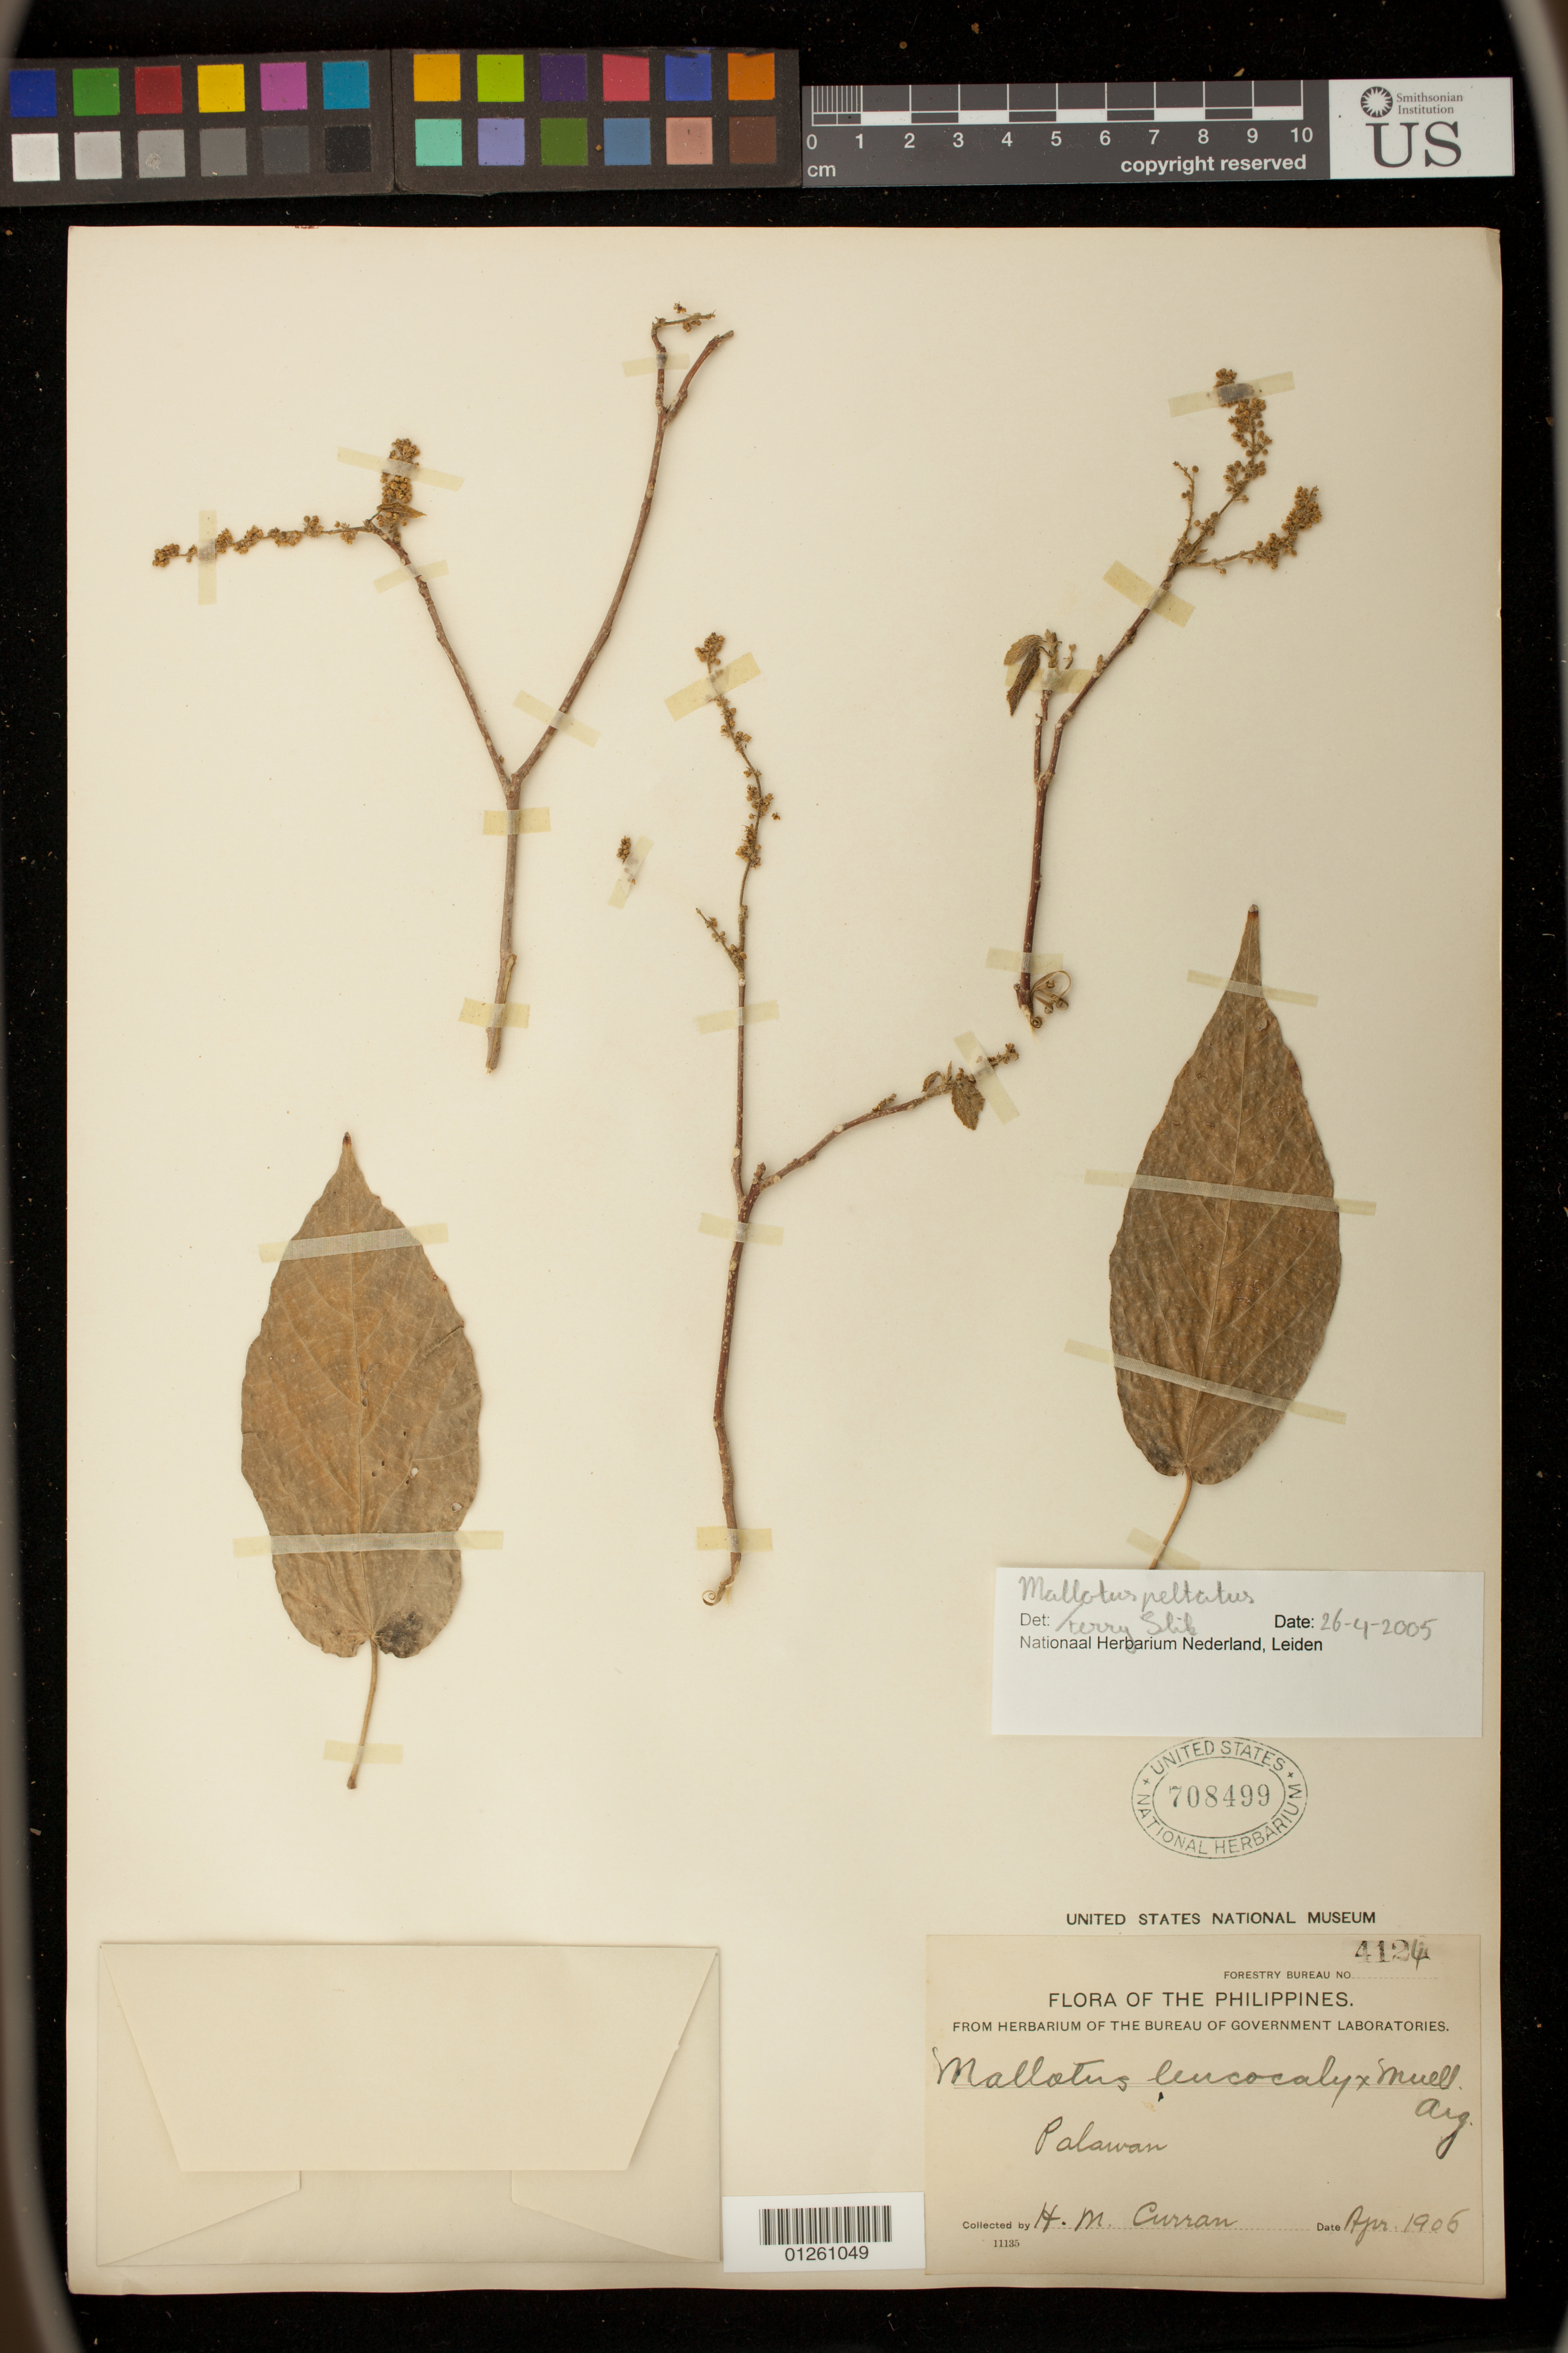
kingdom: Plantae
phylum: Tracheophyta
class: Magnoliopsida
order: Malpighiales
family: Euphorbiaceae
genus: Mallotus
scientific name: Mallotus peltatus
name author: (Geiseler) Müll. Arg.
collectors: H. M. Curran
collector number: For. Bur. 4124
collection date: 1905-04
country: Philippines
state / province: Mimaropa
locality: Palawan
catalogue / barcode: US 708499